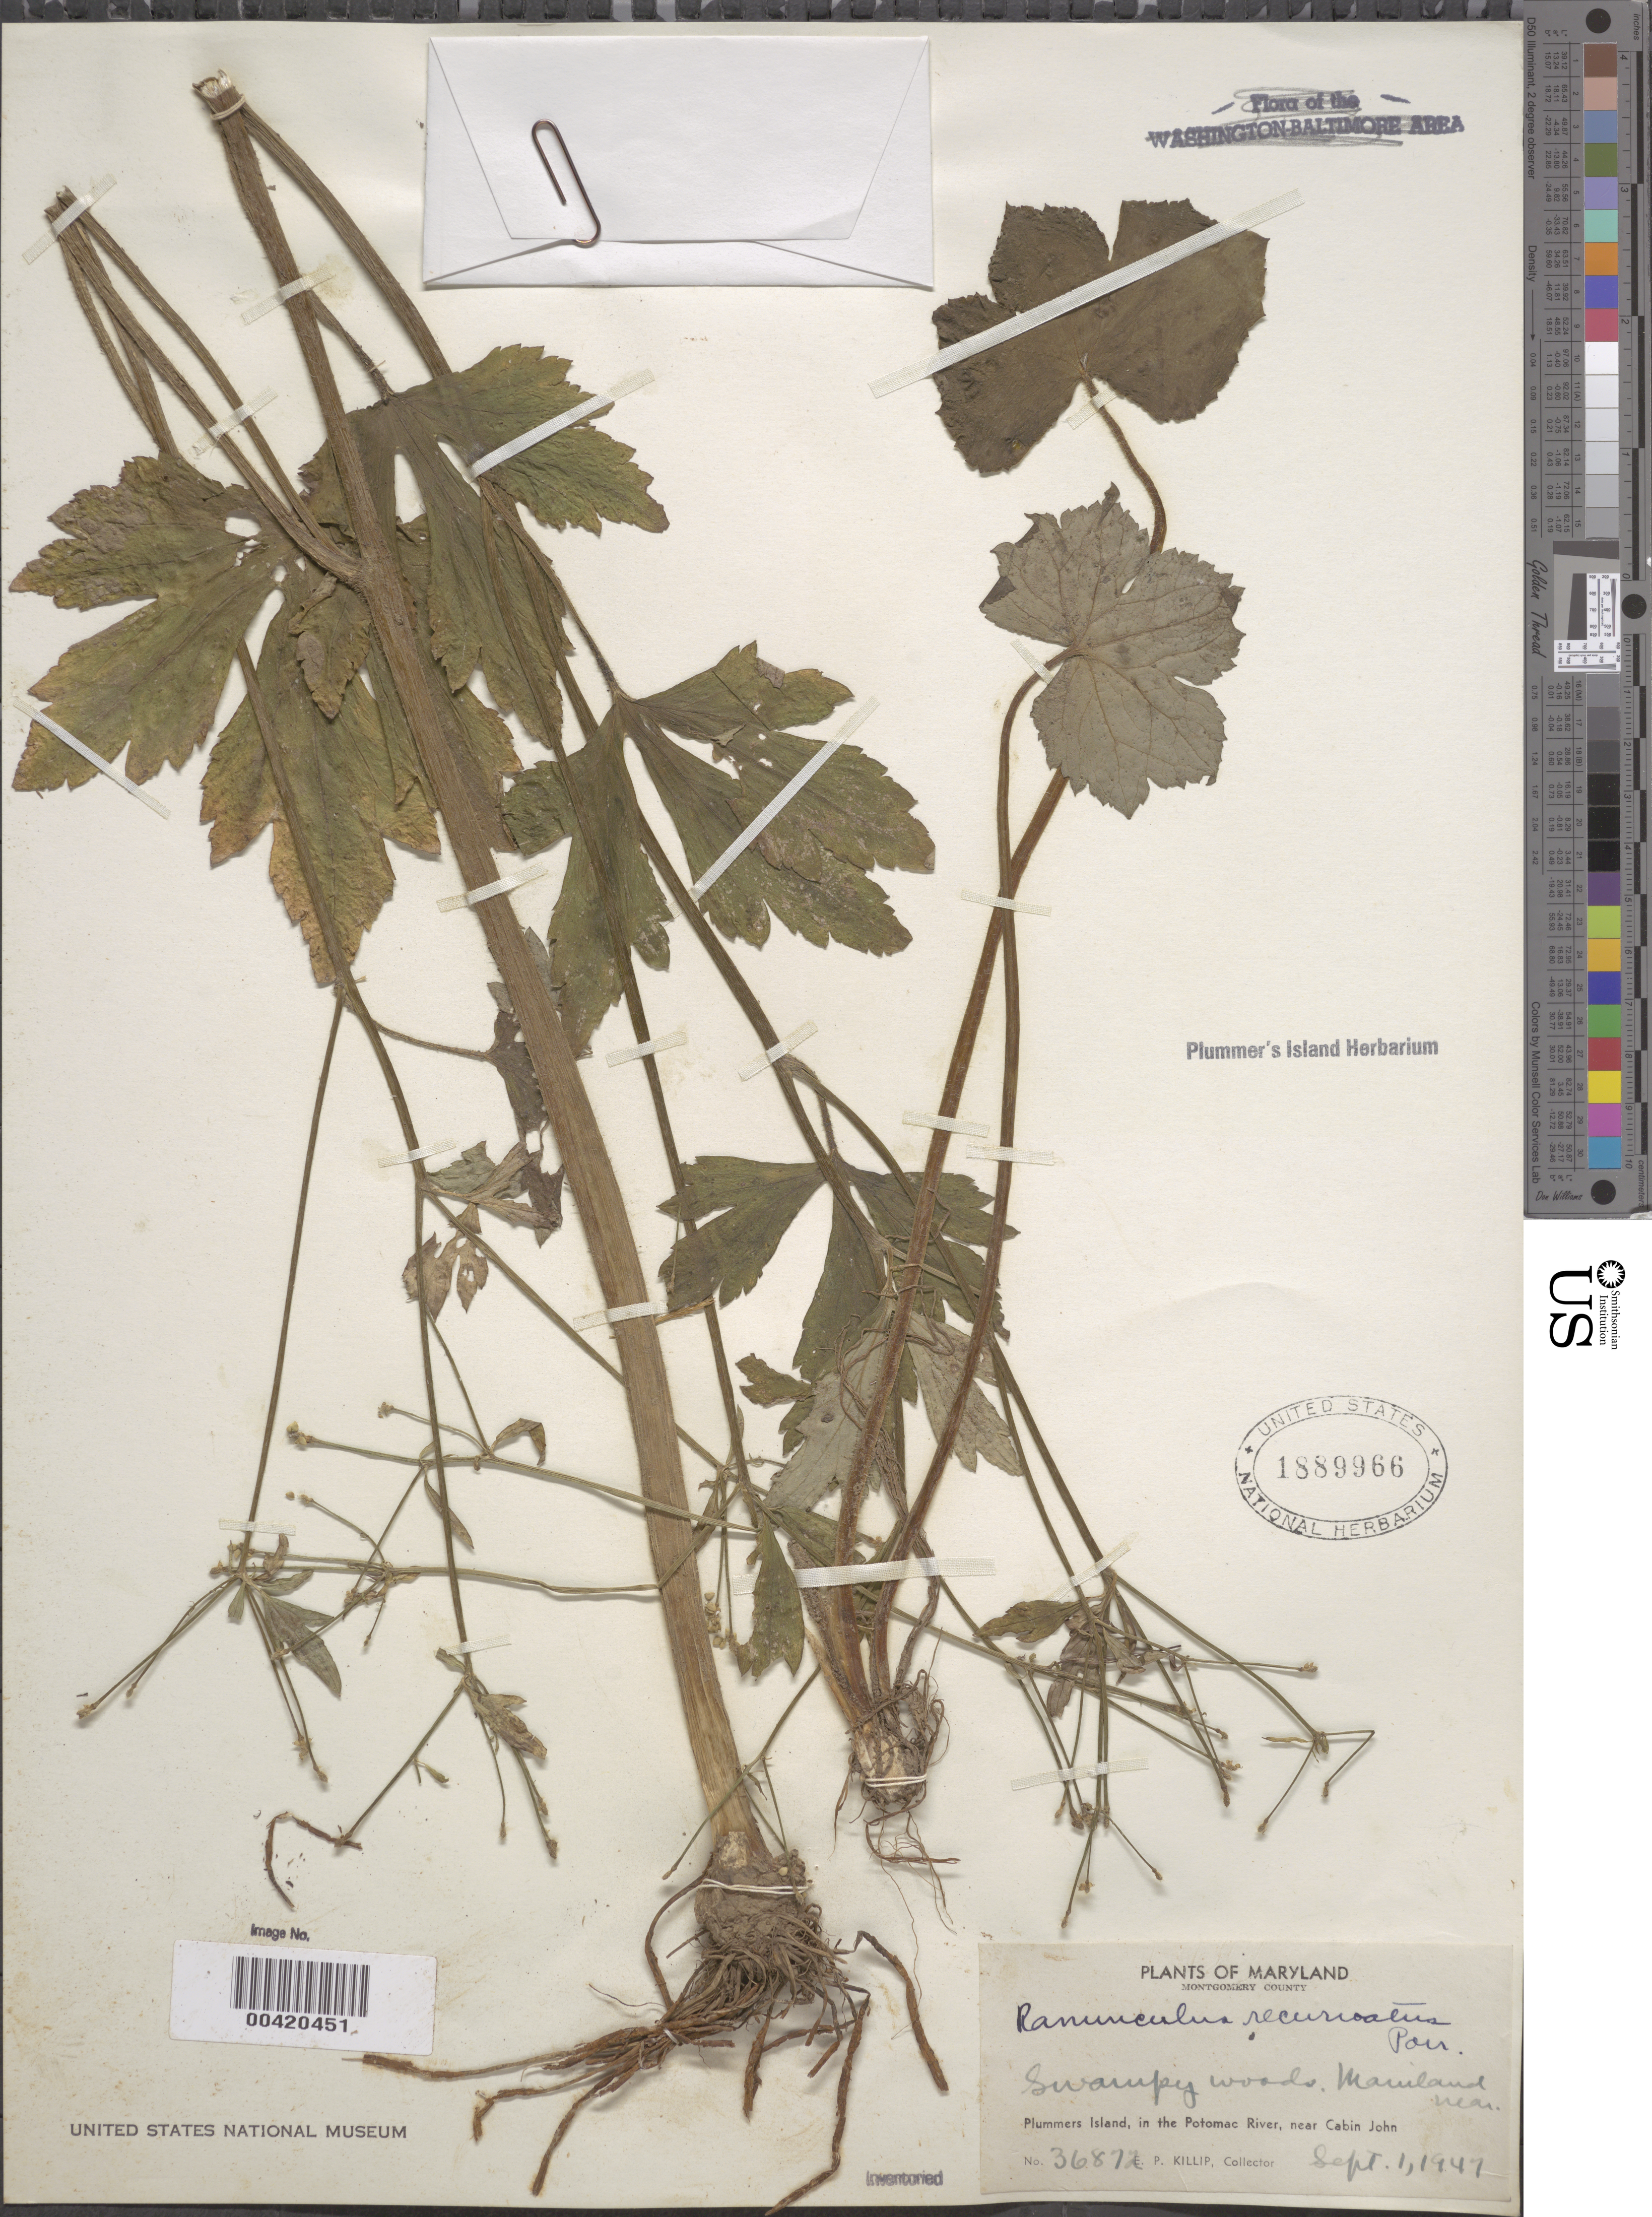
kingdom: Plantae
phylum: Tracheophyta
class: Magnoliopsida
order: Ranunculales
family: Ranunculaceae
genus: Ranunculus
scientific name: Ranunculus recurvatus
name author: Poir.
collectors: E. P. Killip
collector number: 36872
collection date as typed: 01 Sep 1947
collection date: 1947-09-01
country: United States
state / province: Maryland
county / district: Montgomery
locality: Plummer's Island, mainland C. & O. Canal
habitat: Swampy woods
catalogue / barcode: US 1889966